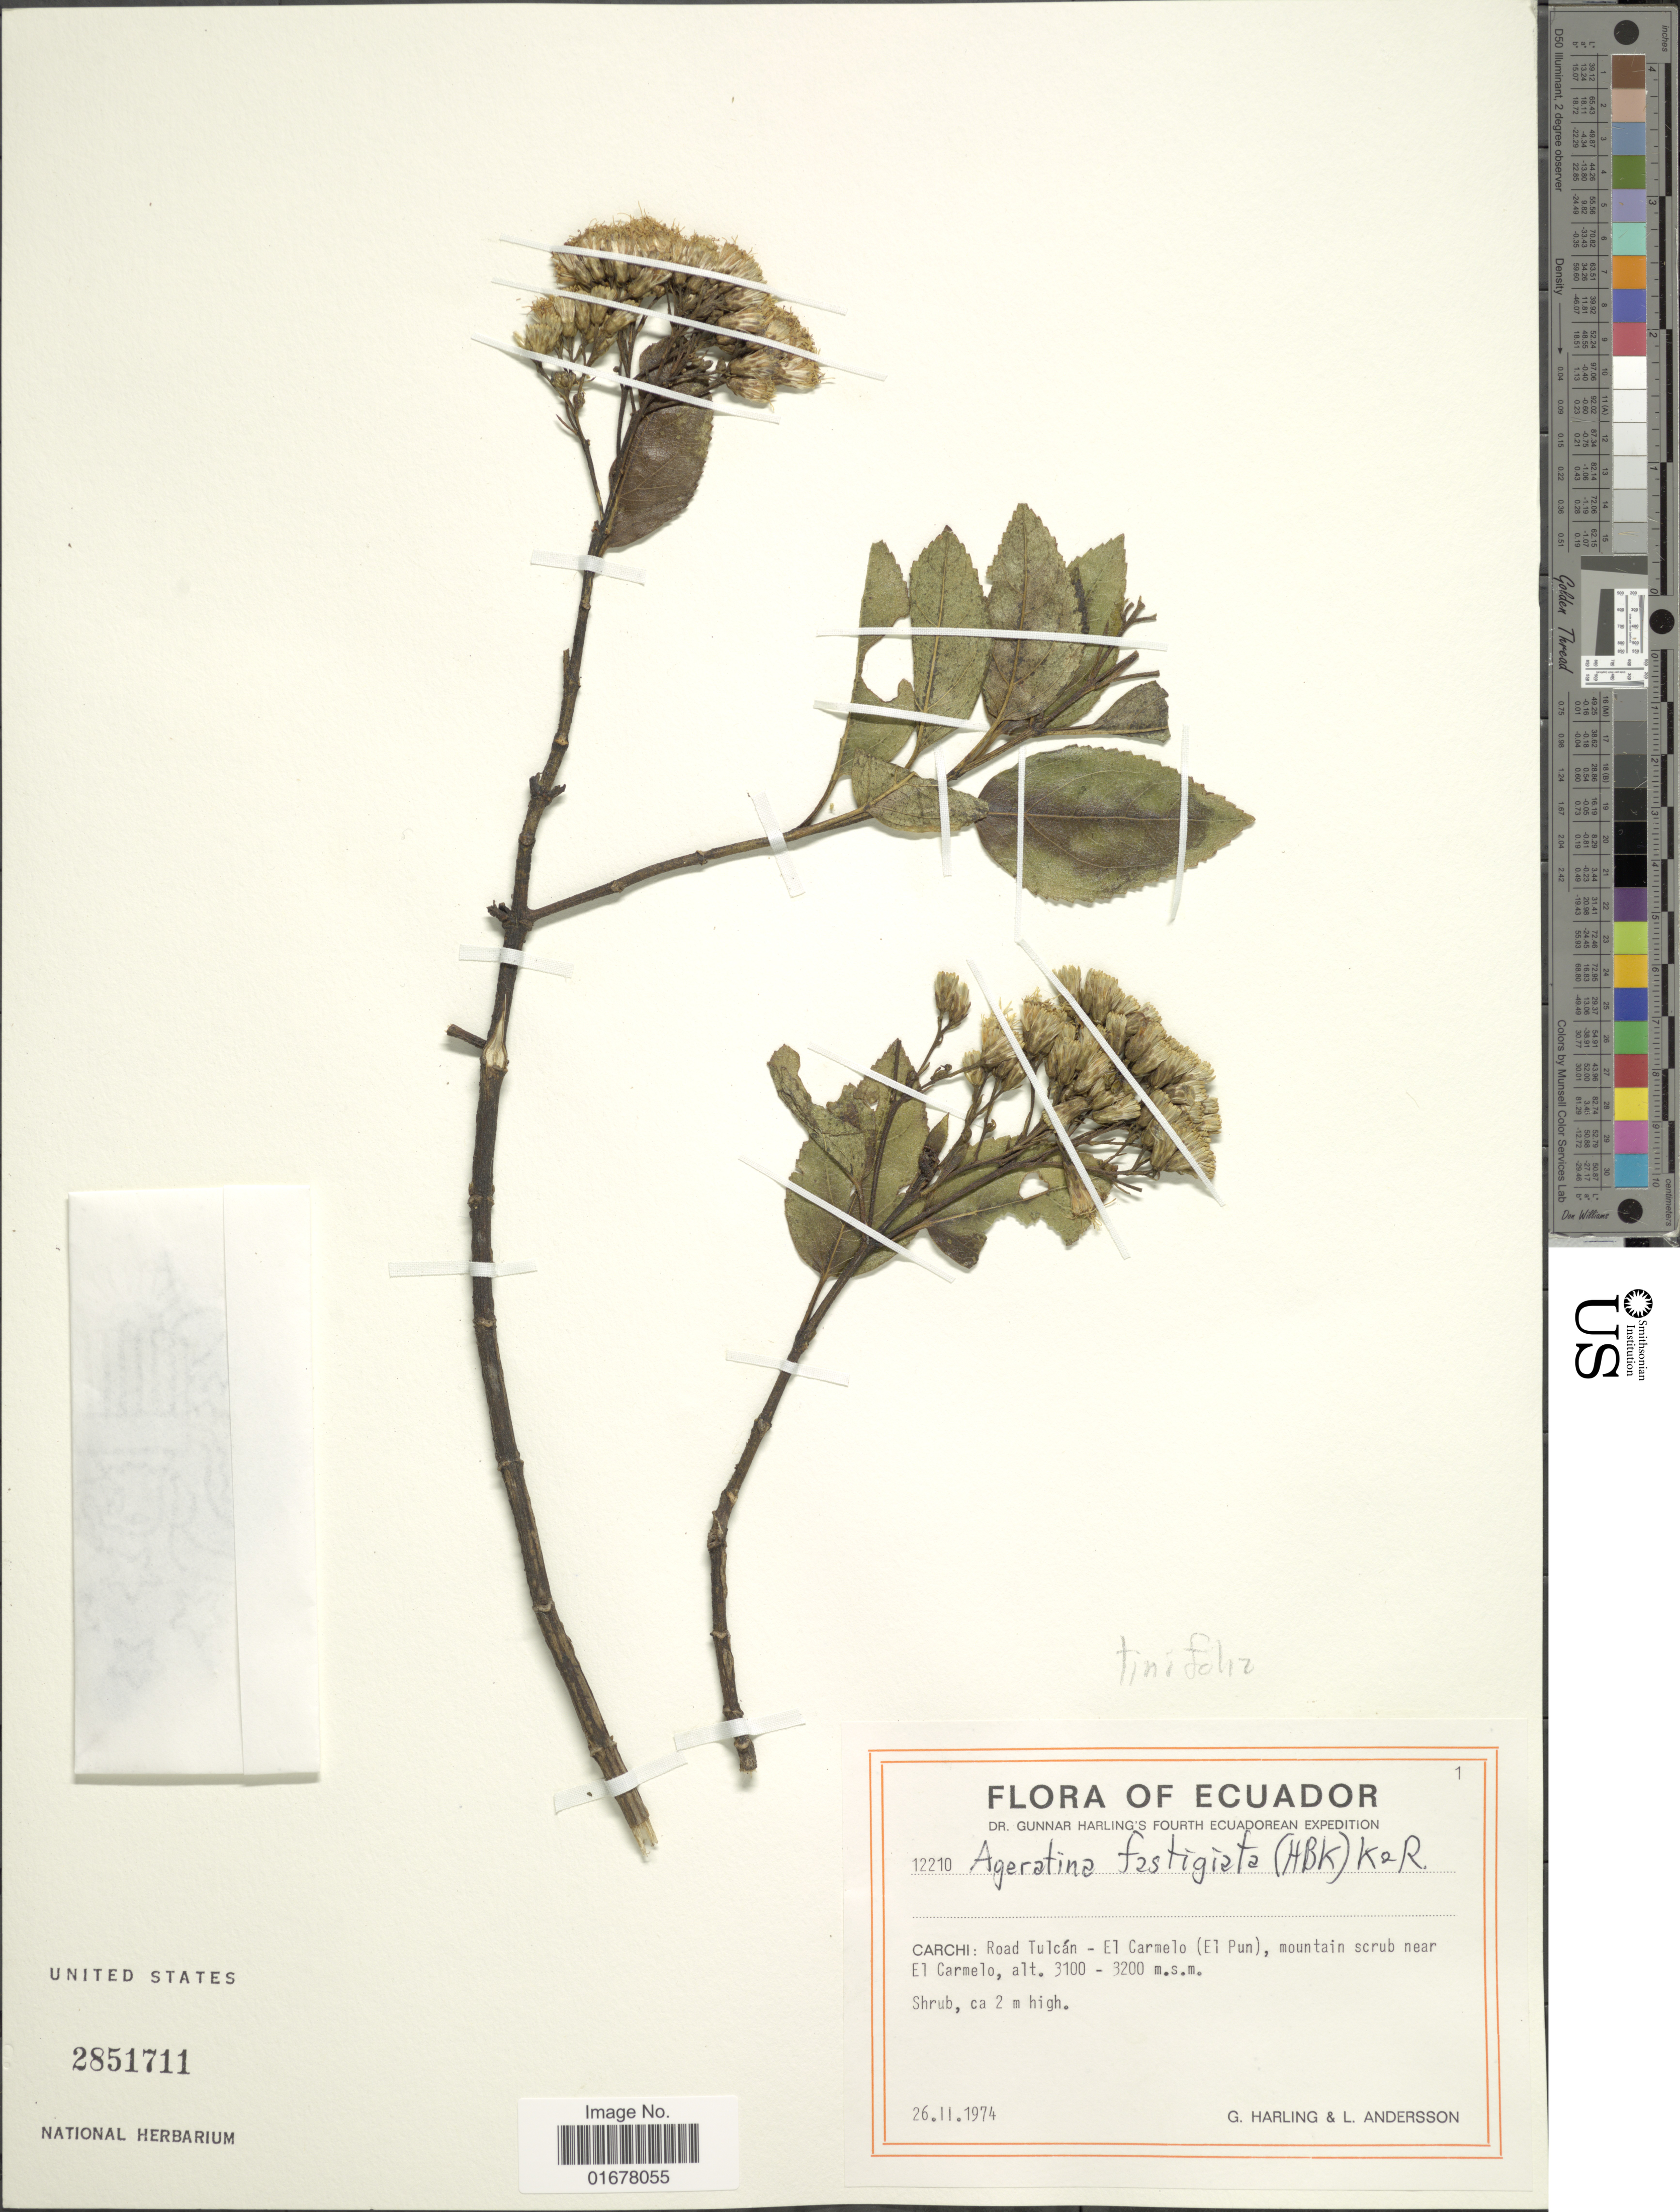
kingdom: Plantae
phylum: Tracheophyta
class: Magnoliopsida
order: Asterales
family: Asteraceae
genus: Ageratina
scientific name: Ageratina tinifolia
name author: (Kunth) R.M. King & H. Rob.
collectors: G. Harling & L. Andersson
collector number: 12210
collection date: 1974-02-26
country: Ecuador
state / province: Carchi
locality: Carchi: Road Tulcan - El Carmelo (El Pun), mountain scrub near El Carmelo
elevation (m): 3100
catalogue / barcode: US 2851711